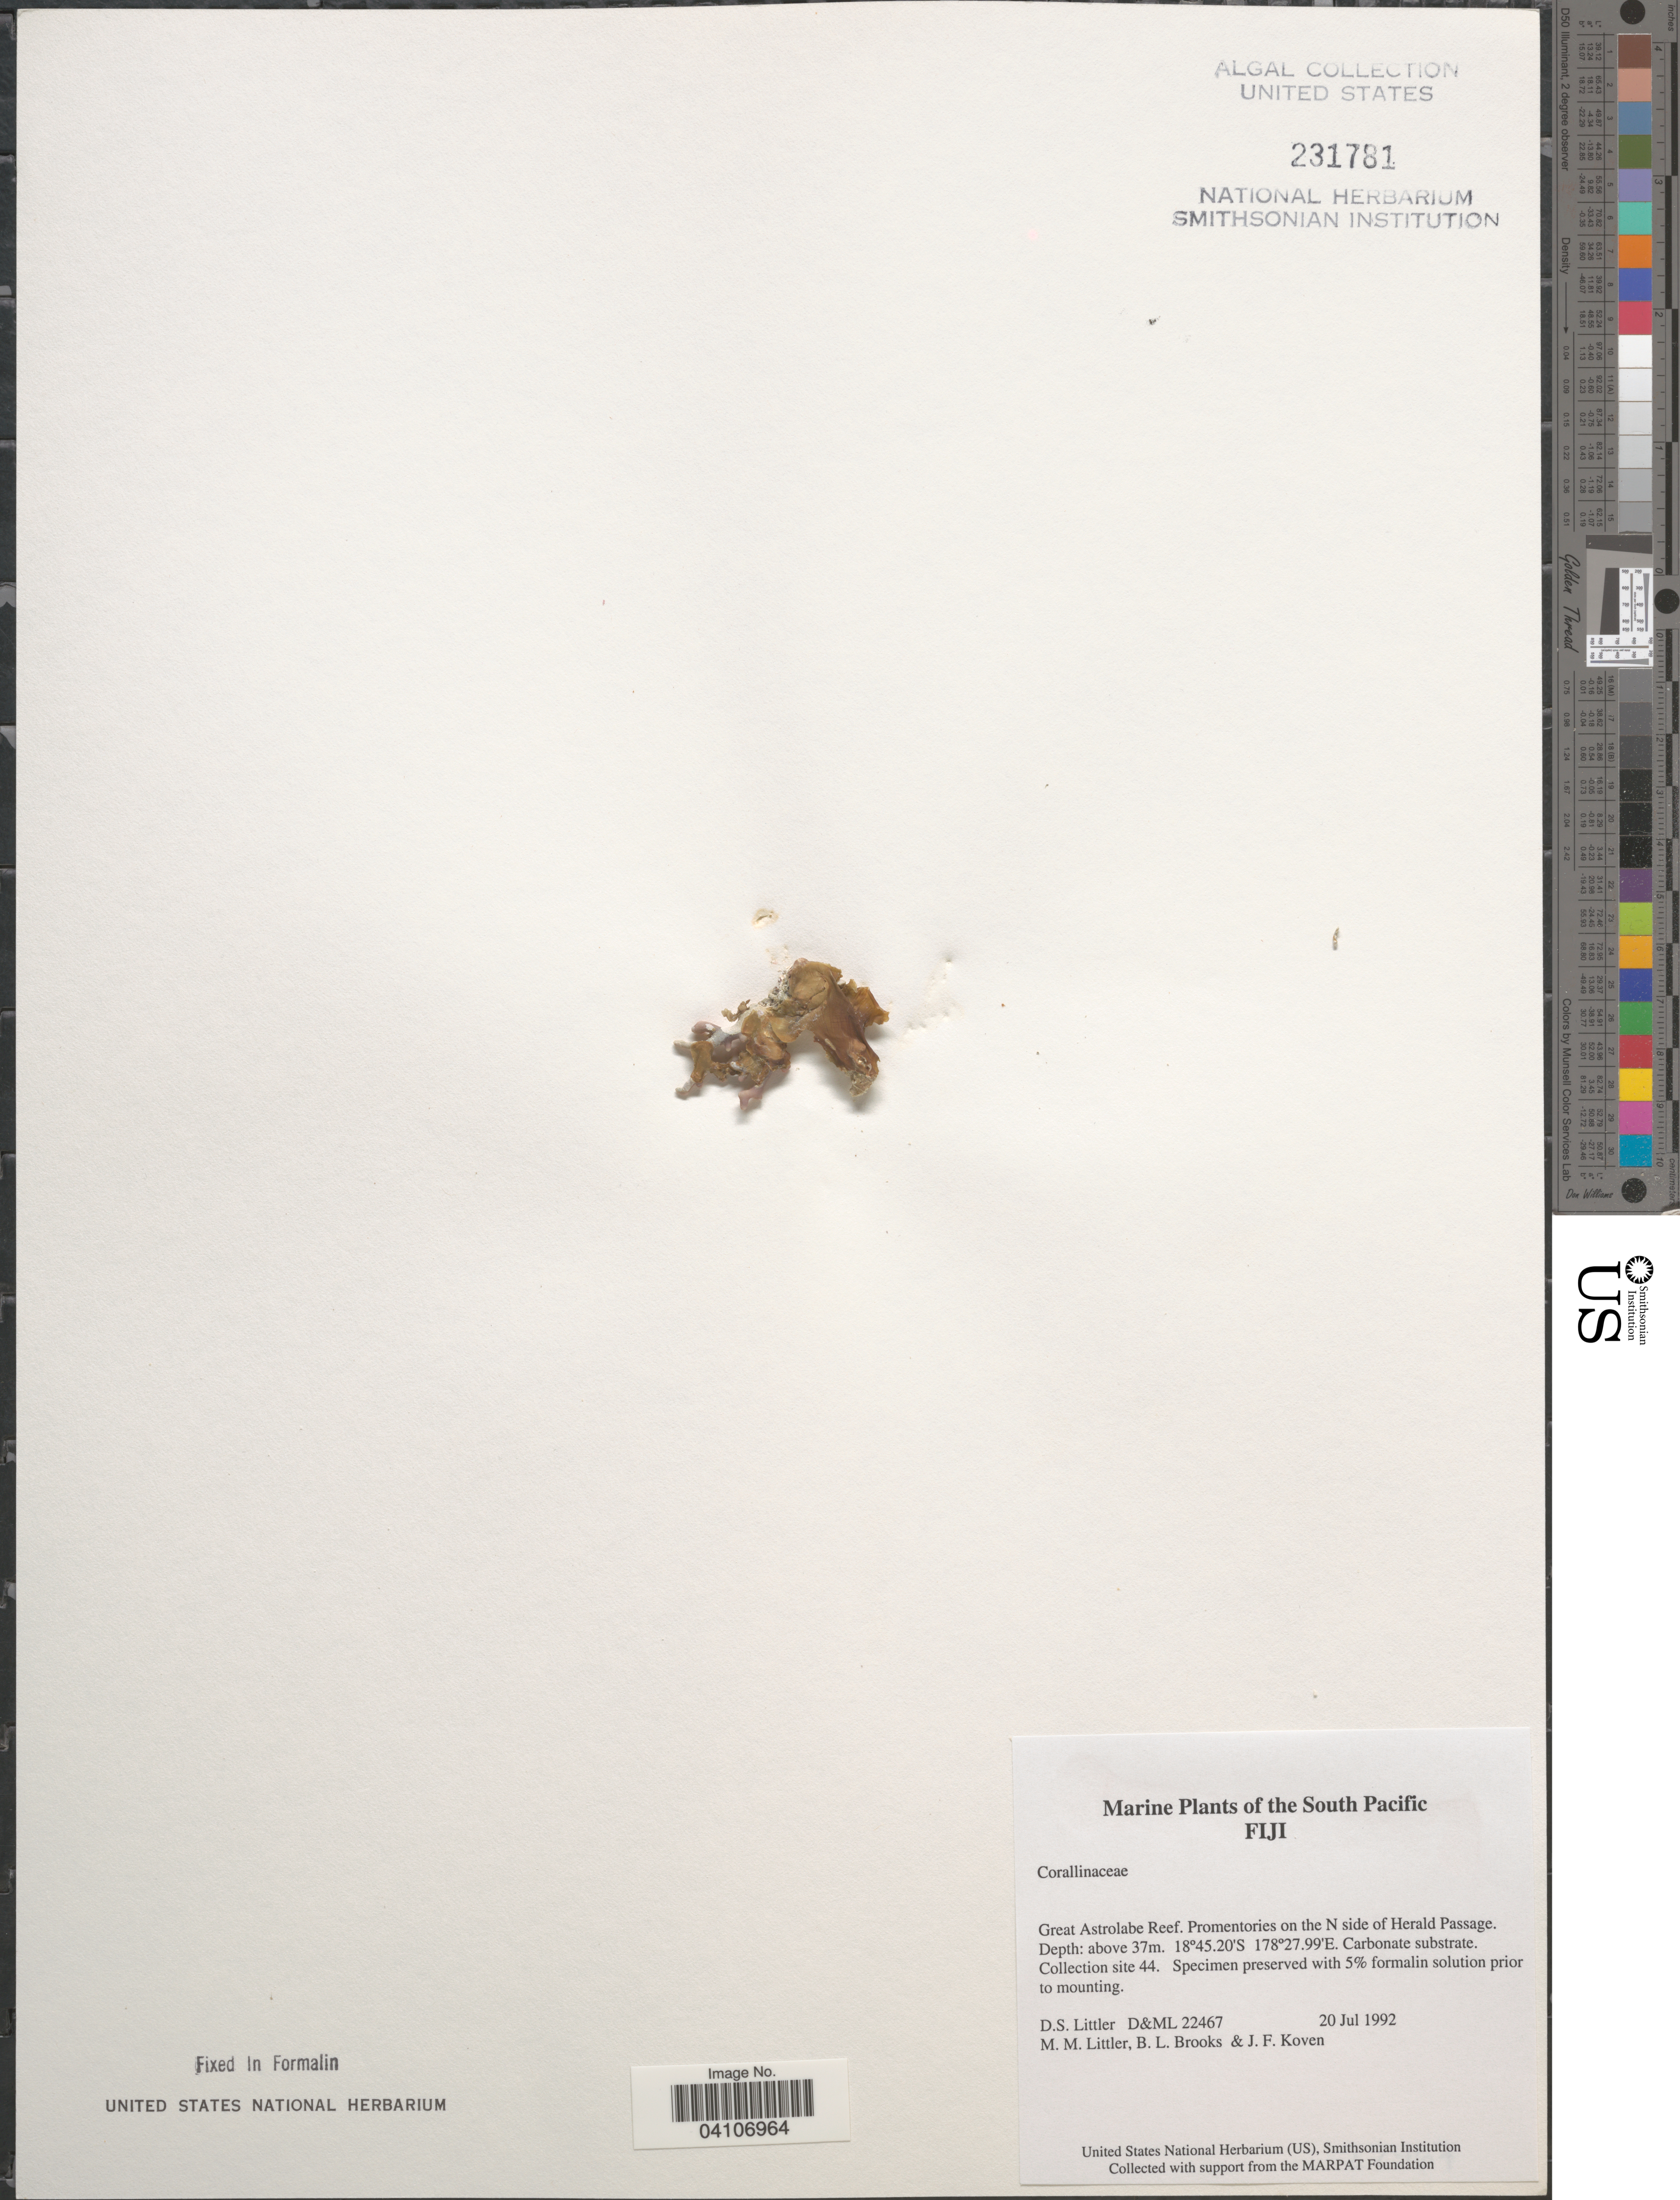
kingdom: Plantae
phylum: Rhodophyta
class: Florideophyceae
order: Corallinales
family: Corallinaceae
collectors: D. S. Littler, B. Brooks & J. Koven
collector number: D&ML22467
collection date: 1992-07-20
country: Fiji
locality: Great Astrolabe Reef. Promentories on the N side of Herald Passage. Collection site 44.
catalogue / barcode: US 231781